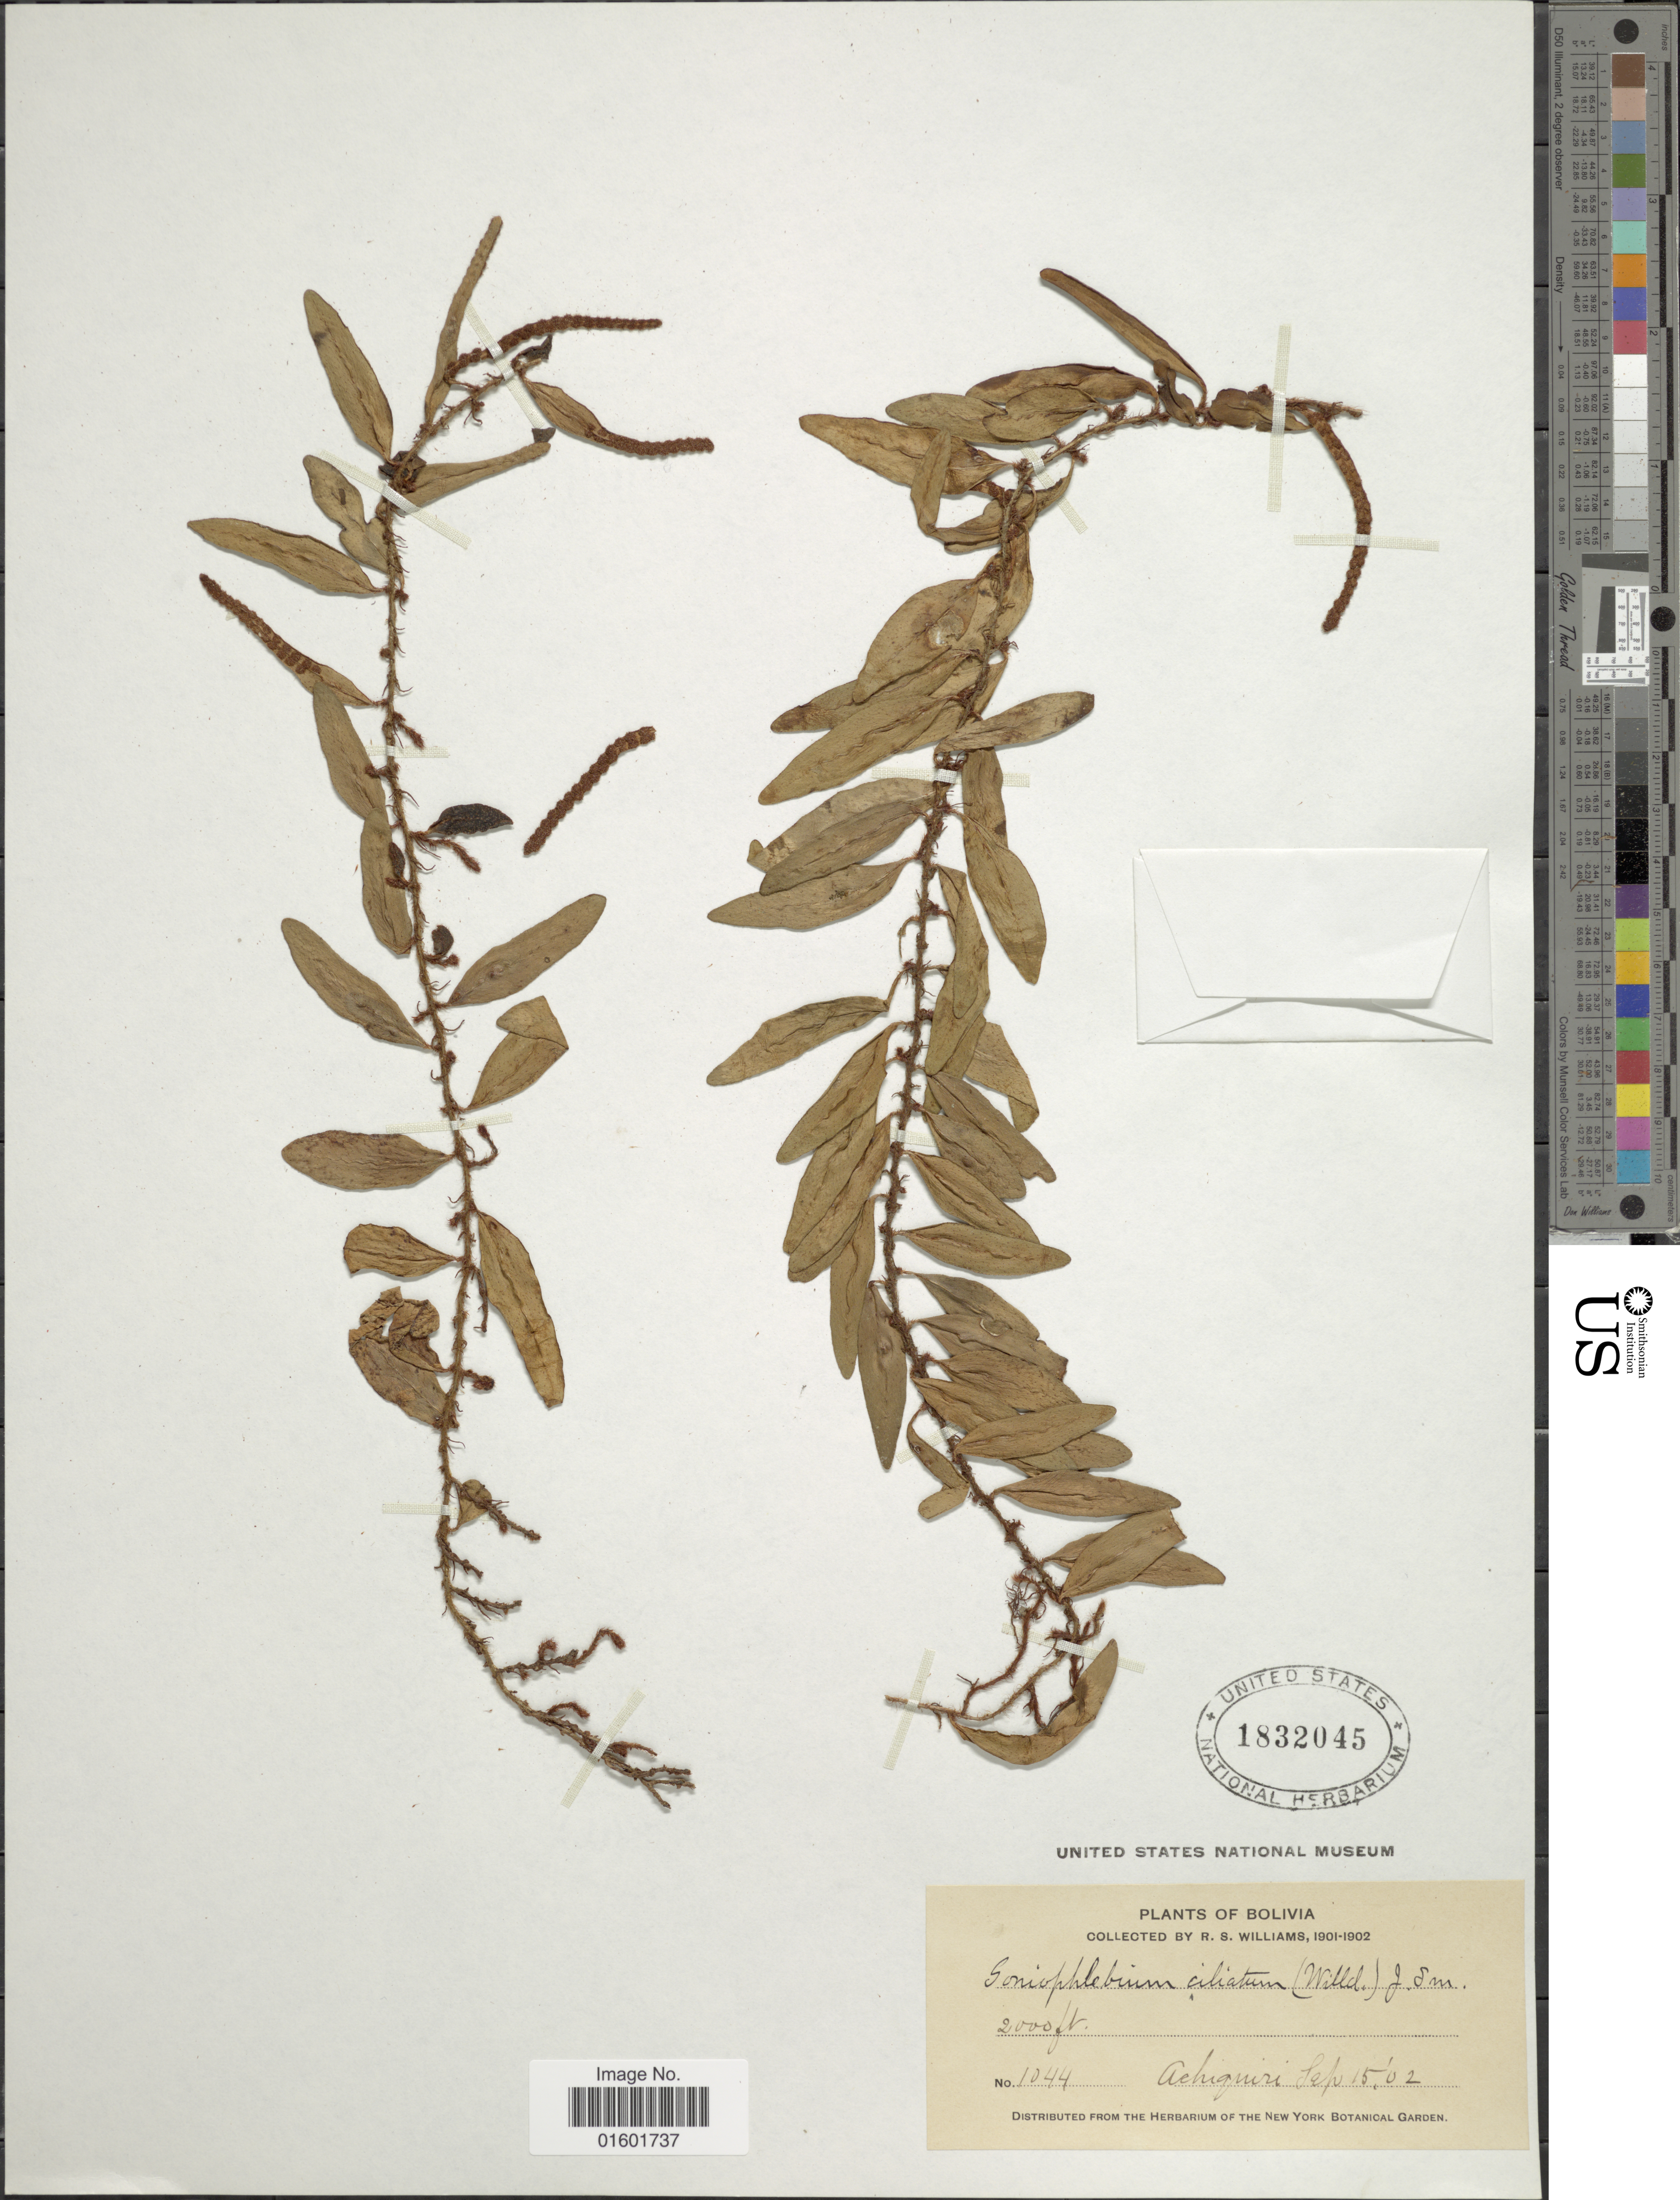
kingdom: Plantae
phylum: Tracheophyta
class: Polypodiopsida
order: Polypodiales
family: Polypodiaceae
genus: Microgramma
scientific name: Microgramma reptans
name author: (Cav.) A.R. Sm.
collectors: R. S. Williams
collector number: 1044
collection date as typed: Sep. 15, '02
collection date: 1902-09-15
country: Bolivia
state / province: La Paz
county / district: Bautista Saavedra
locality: Achiquiri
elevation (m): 610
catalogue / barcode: US 1832045